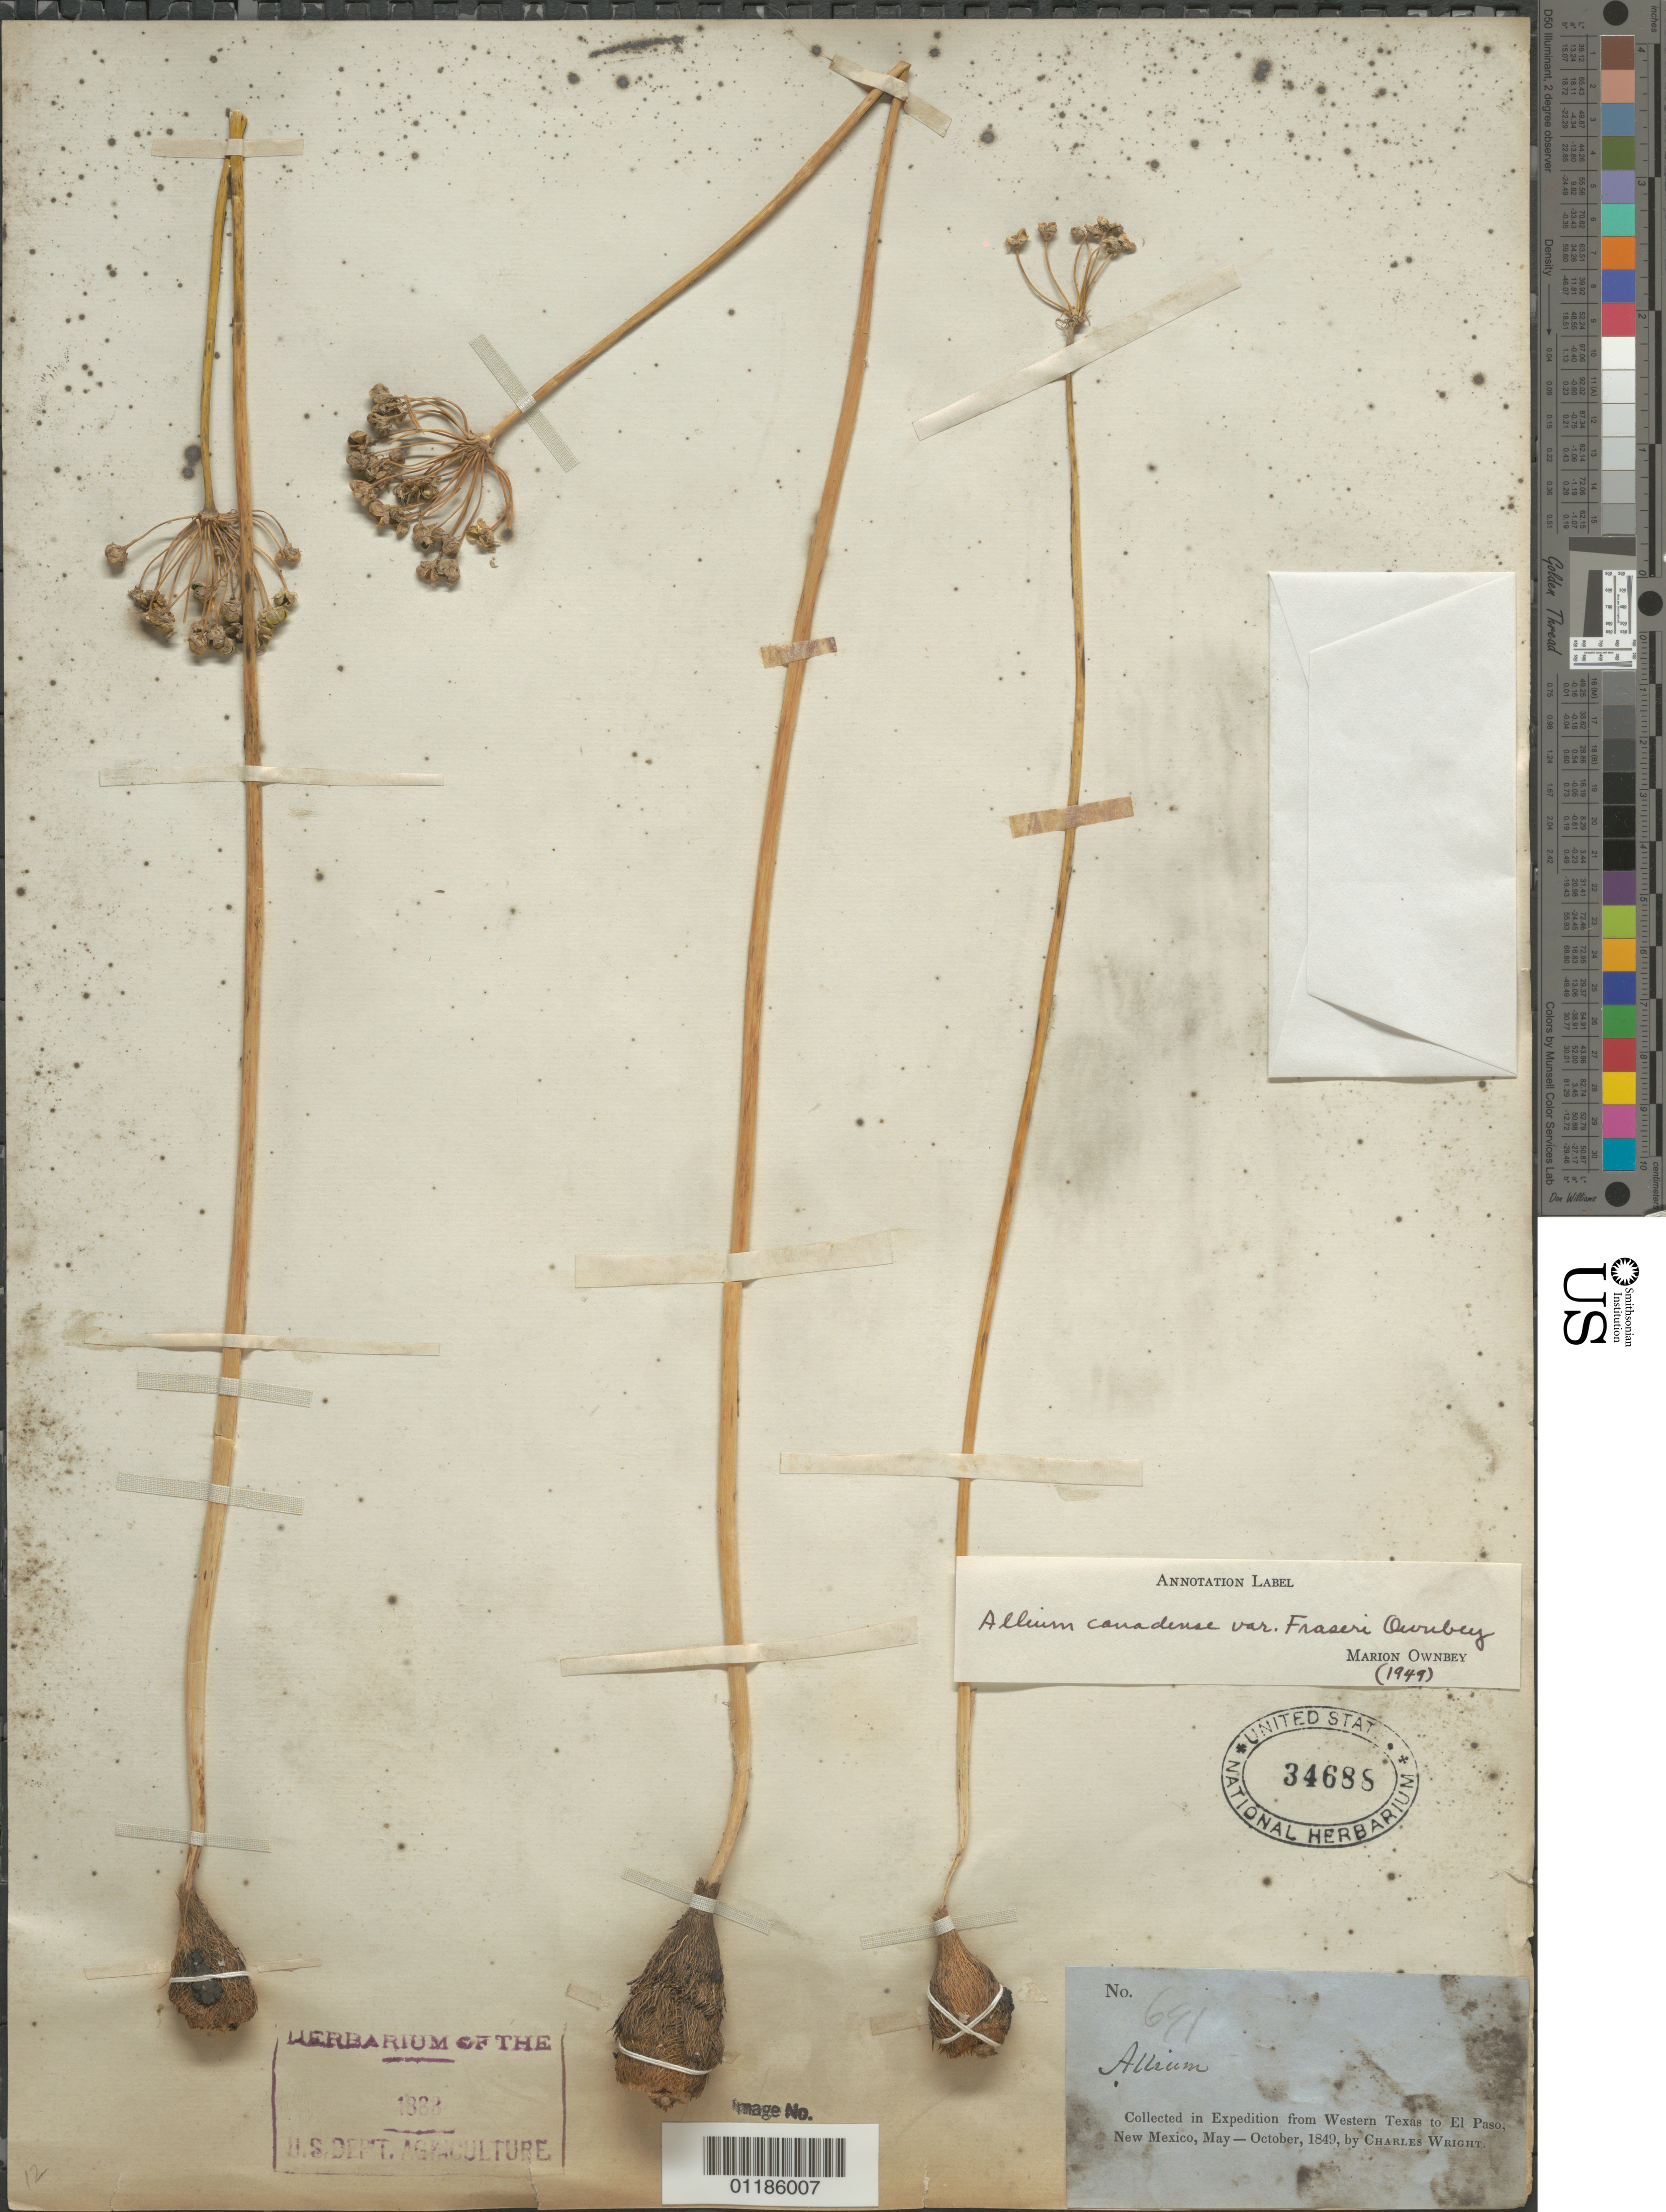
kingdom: Plantae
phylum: Tracheophyta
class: Liliopsida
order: Asparagales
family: Amaryllidaceae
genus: Allium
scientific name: Allium canadense var. fraseri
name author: Ownbey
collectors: C. Wright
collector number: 691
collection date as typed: May 1849 to Oct 1849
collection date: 1849-05/1849-10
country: United States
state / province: New Mexico / Texas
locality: from Western Texas to El Paso, New Mexico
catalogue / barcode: US 34688